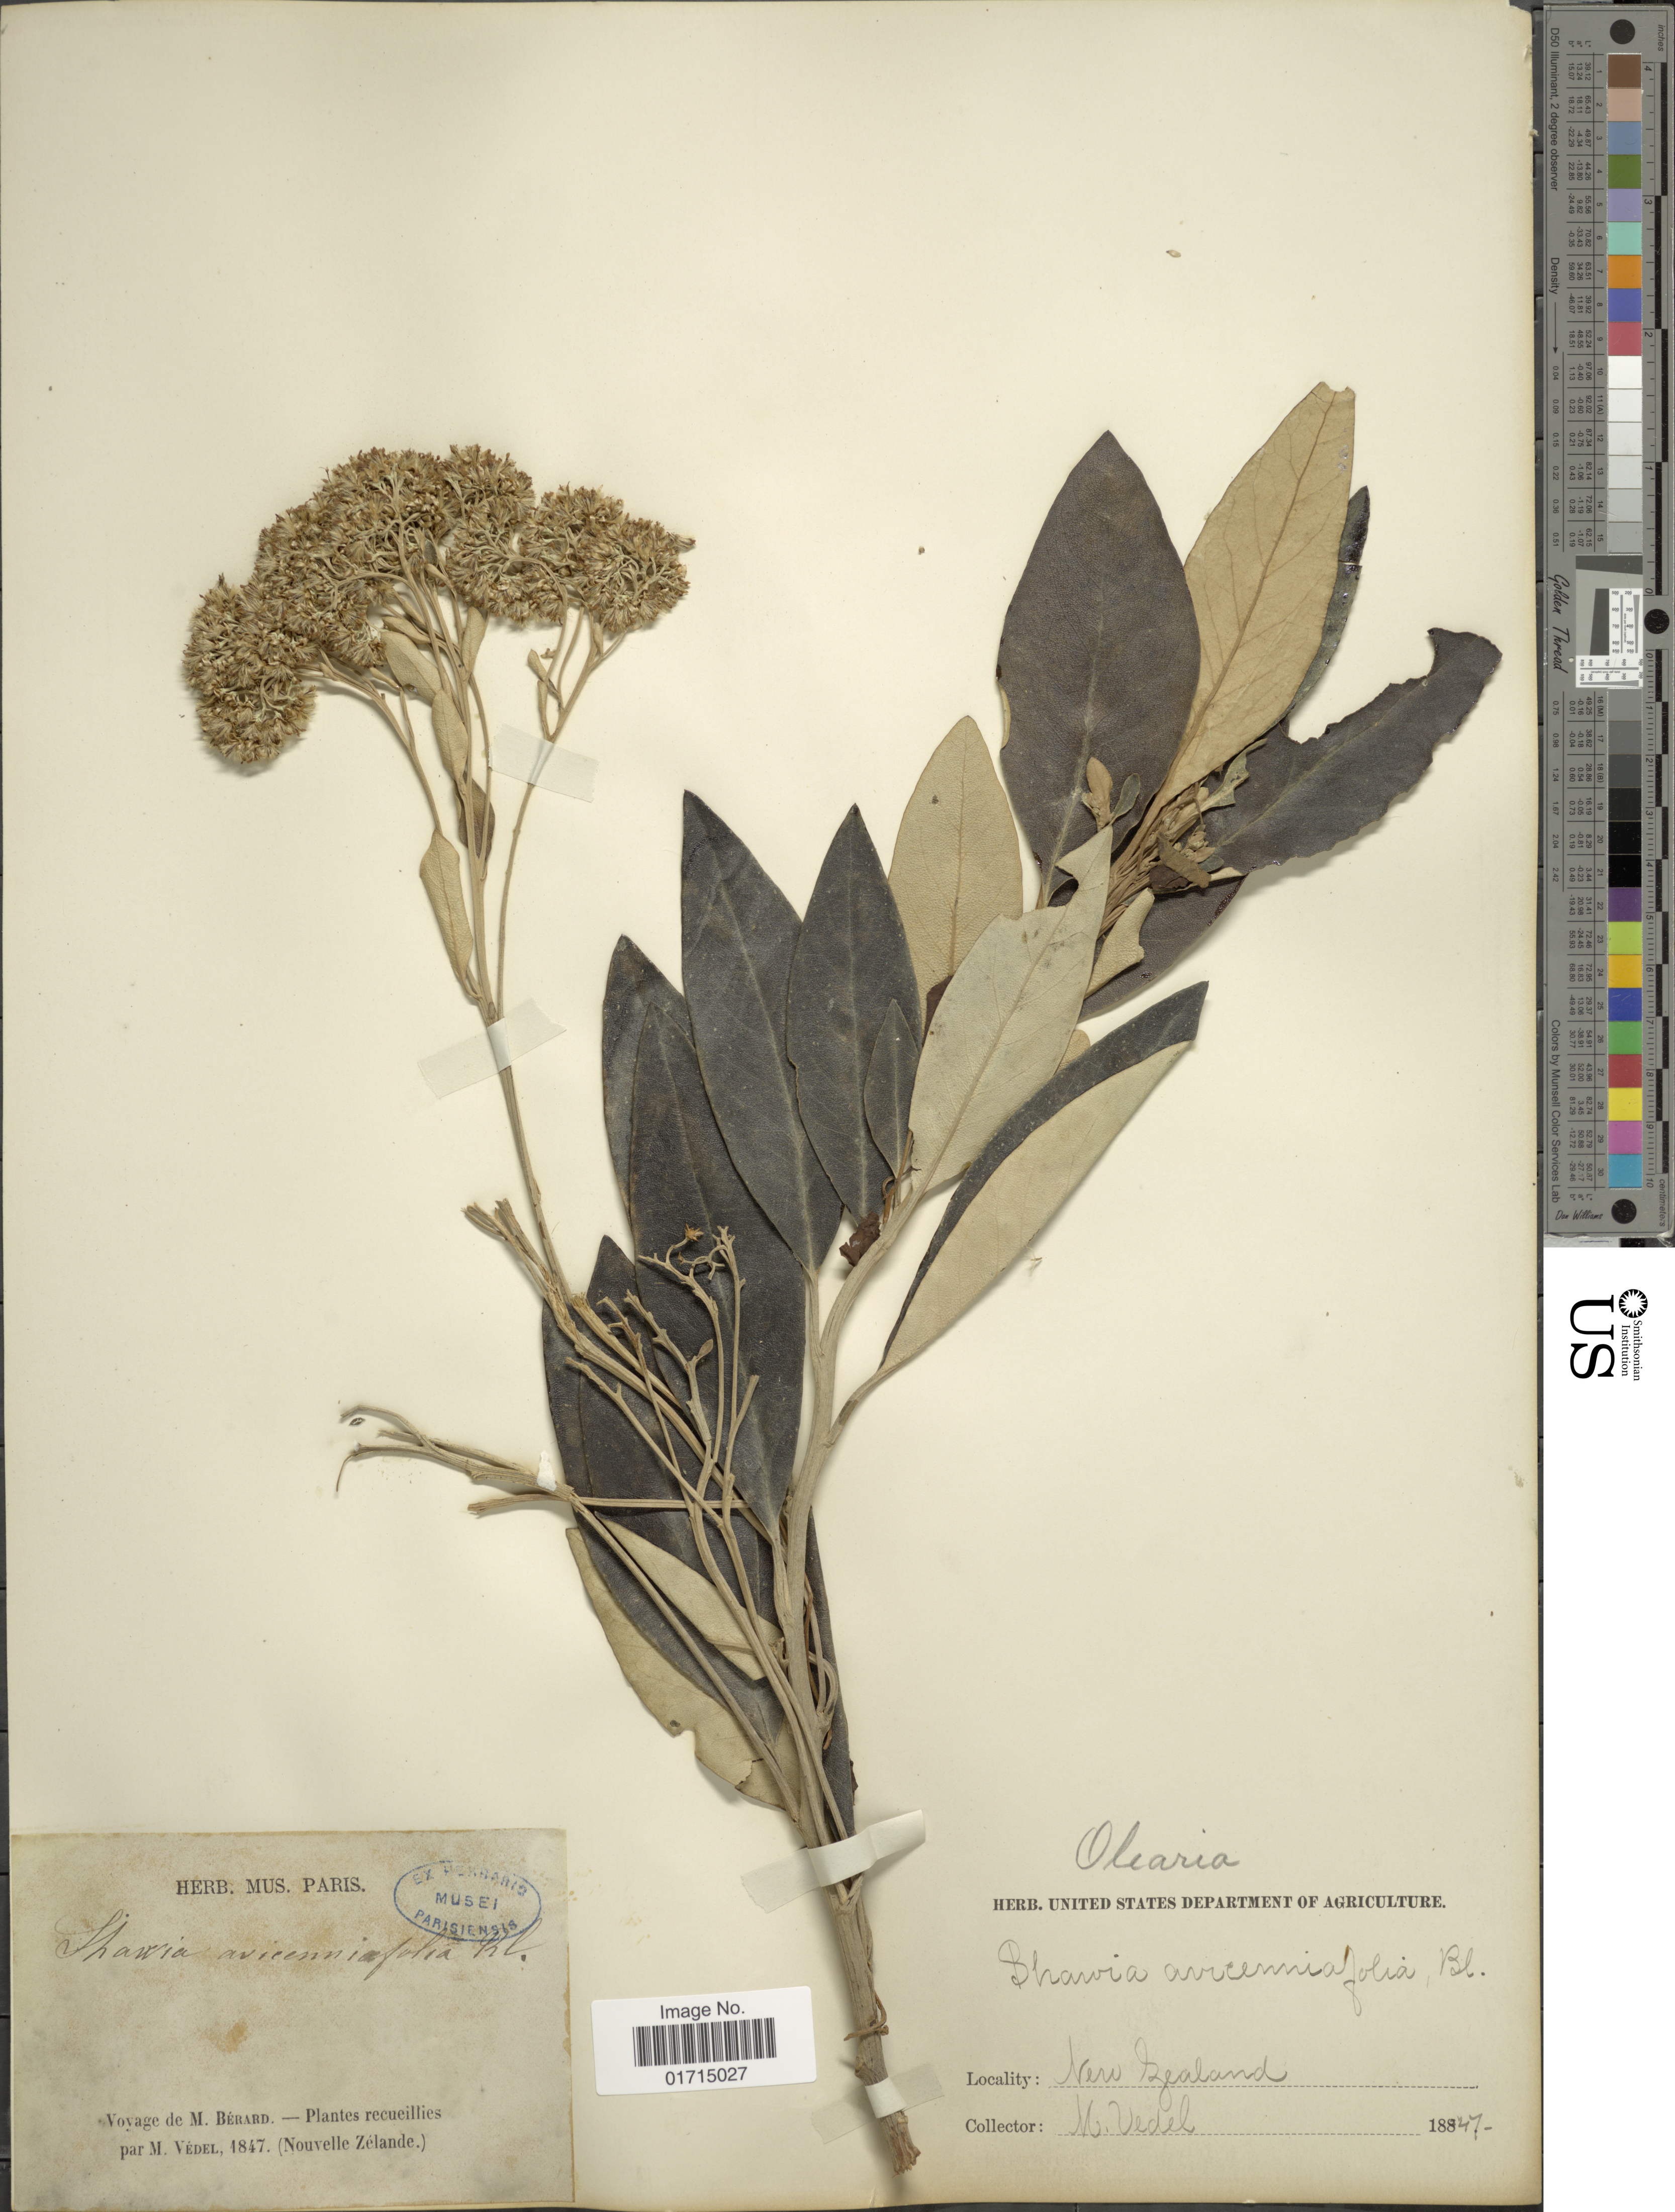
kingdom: Plantae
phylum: Tracheophyta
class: Magnoliopsida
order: Asterales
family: Asteraceae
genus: Olearia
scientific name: Olearia avicenniifolia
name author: (Raoul) Hook. f.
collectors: M. Védel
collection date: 1847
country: New Zealand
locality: New Zealand